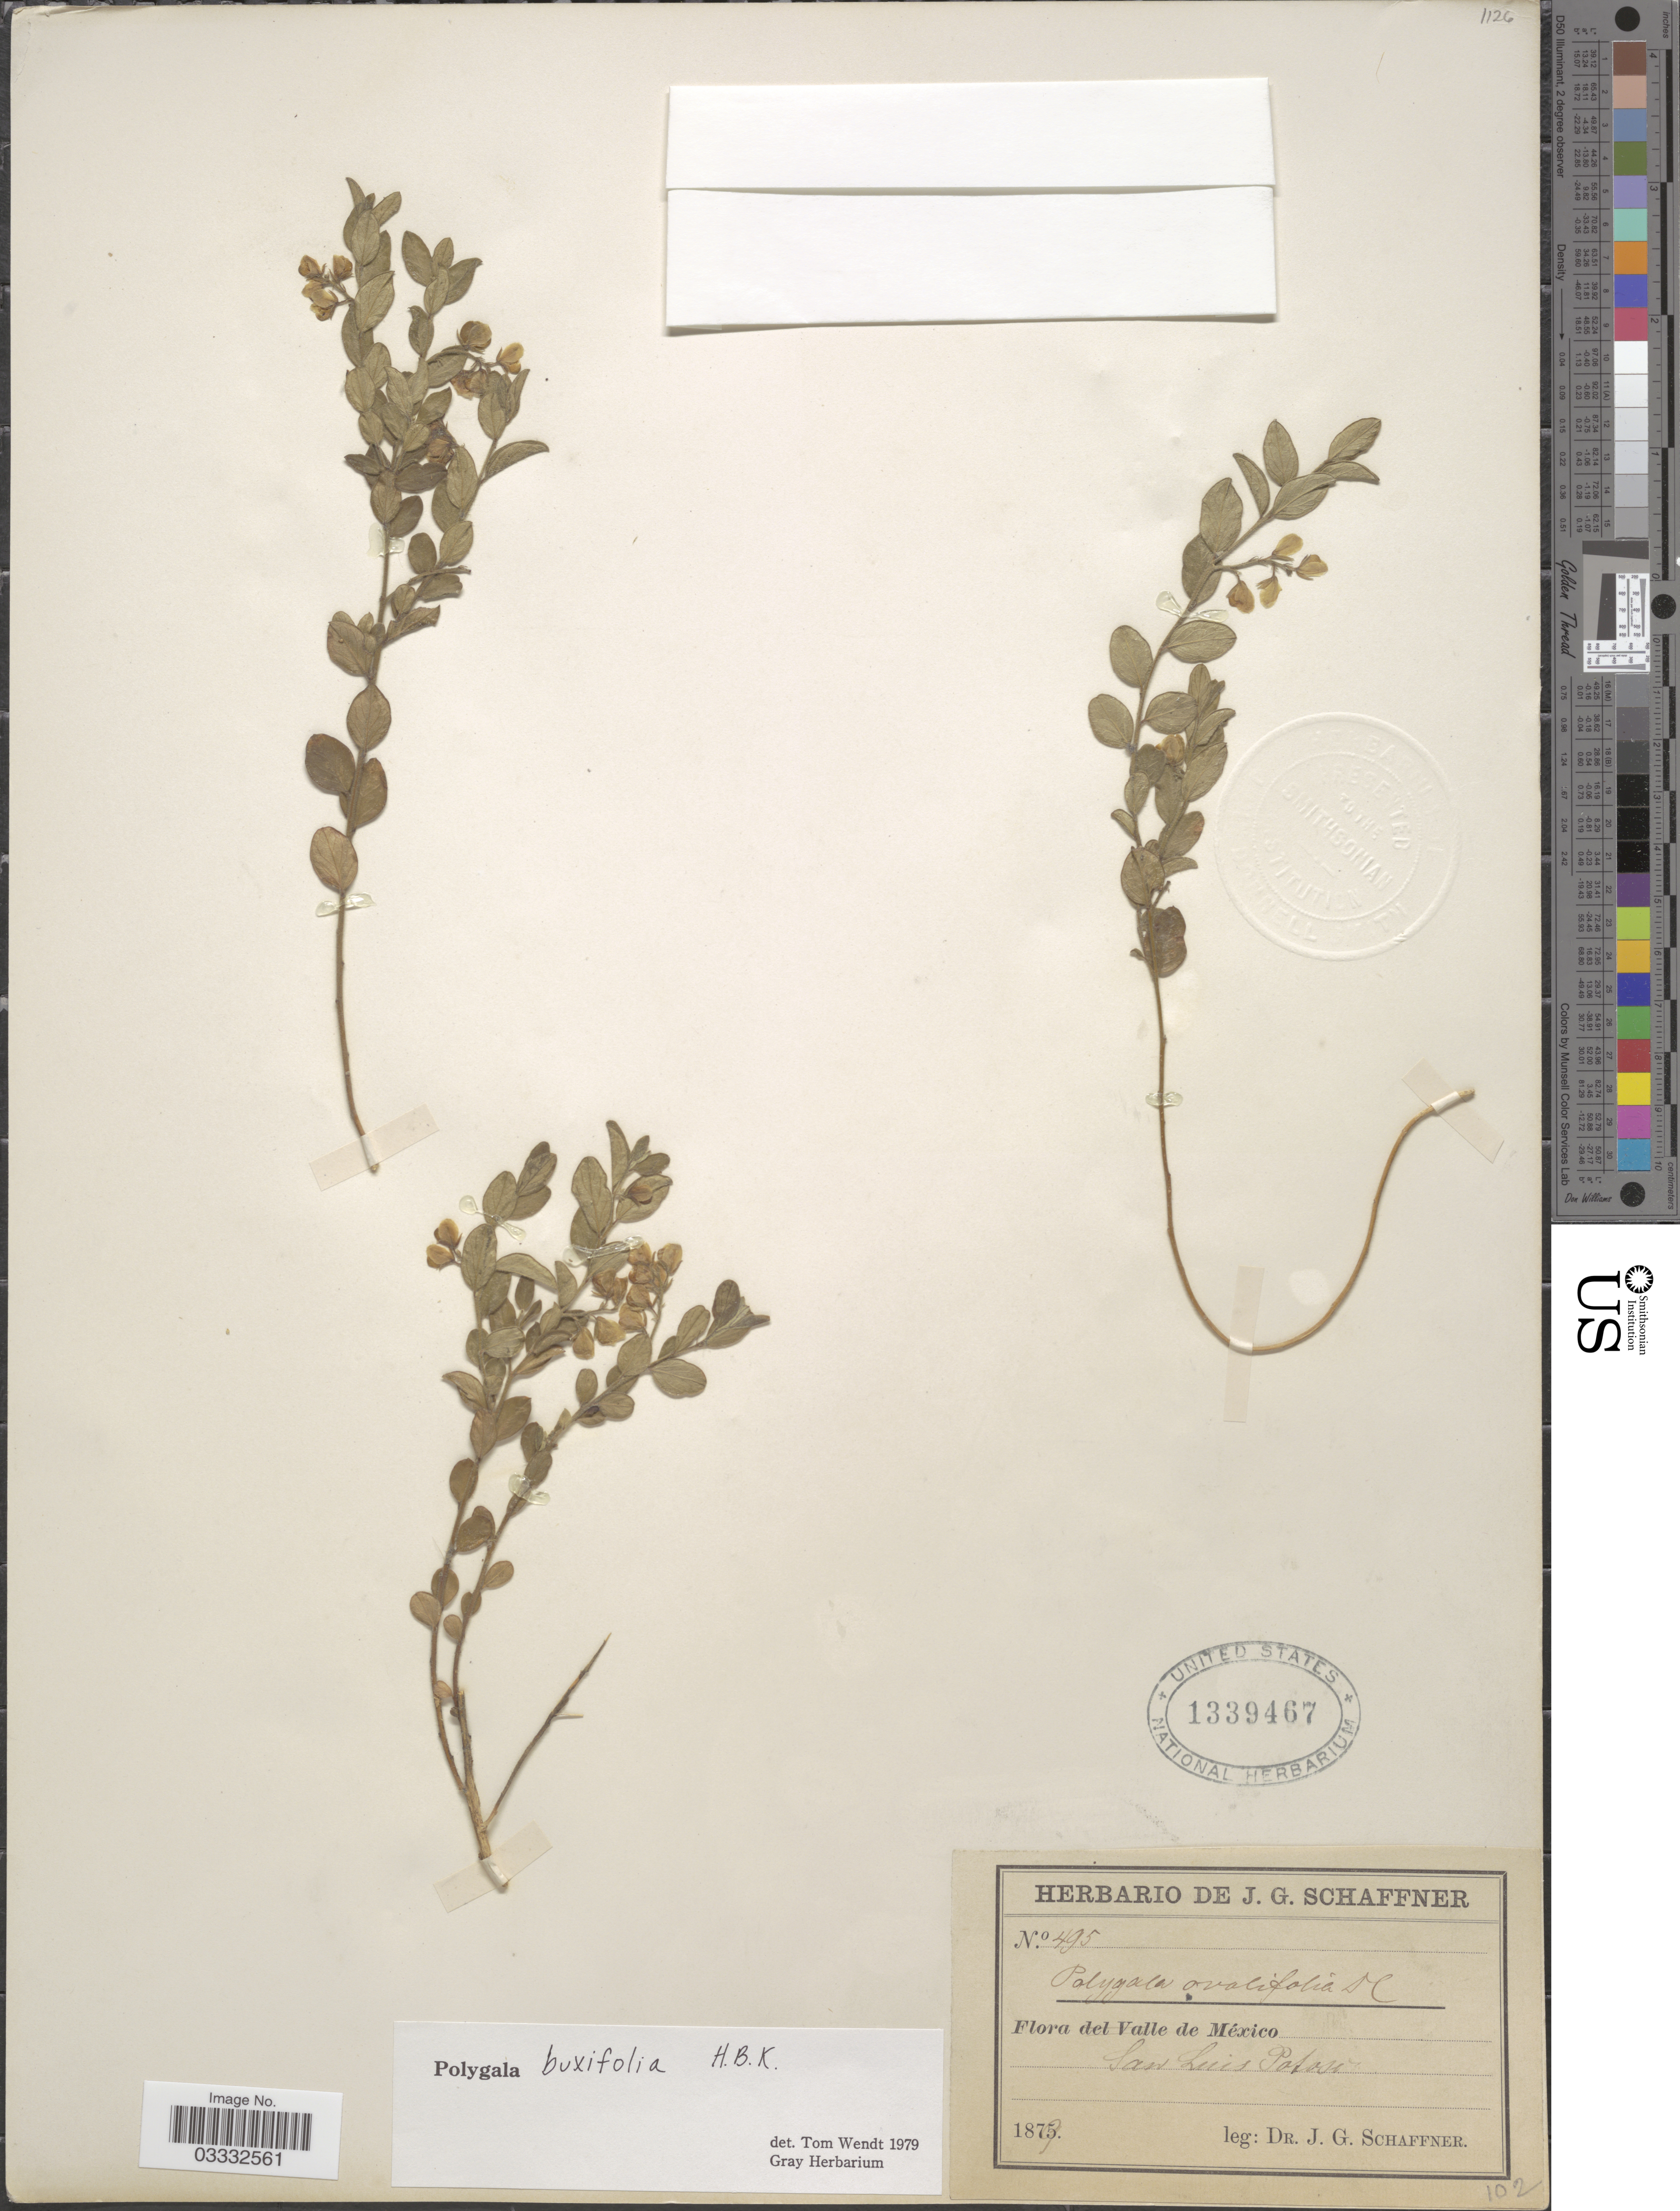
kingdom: Plantae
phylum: Tracheophyta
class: Magnoliopsida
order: Fabales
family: Polygalaceae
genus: Hebecarpa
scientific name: Hebecarpa buxifolia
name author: (Kunth) J.R. Abbott & J.F.B. Pastore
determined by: Strong, Mark T., (BOT), Smithsonian Institution - National Museum of Natural History (UNITED STATES)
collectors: J. G. Schaffner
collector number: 495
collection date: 1879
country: Mexico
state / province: San Luis Potosí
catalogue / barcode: US 1339467